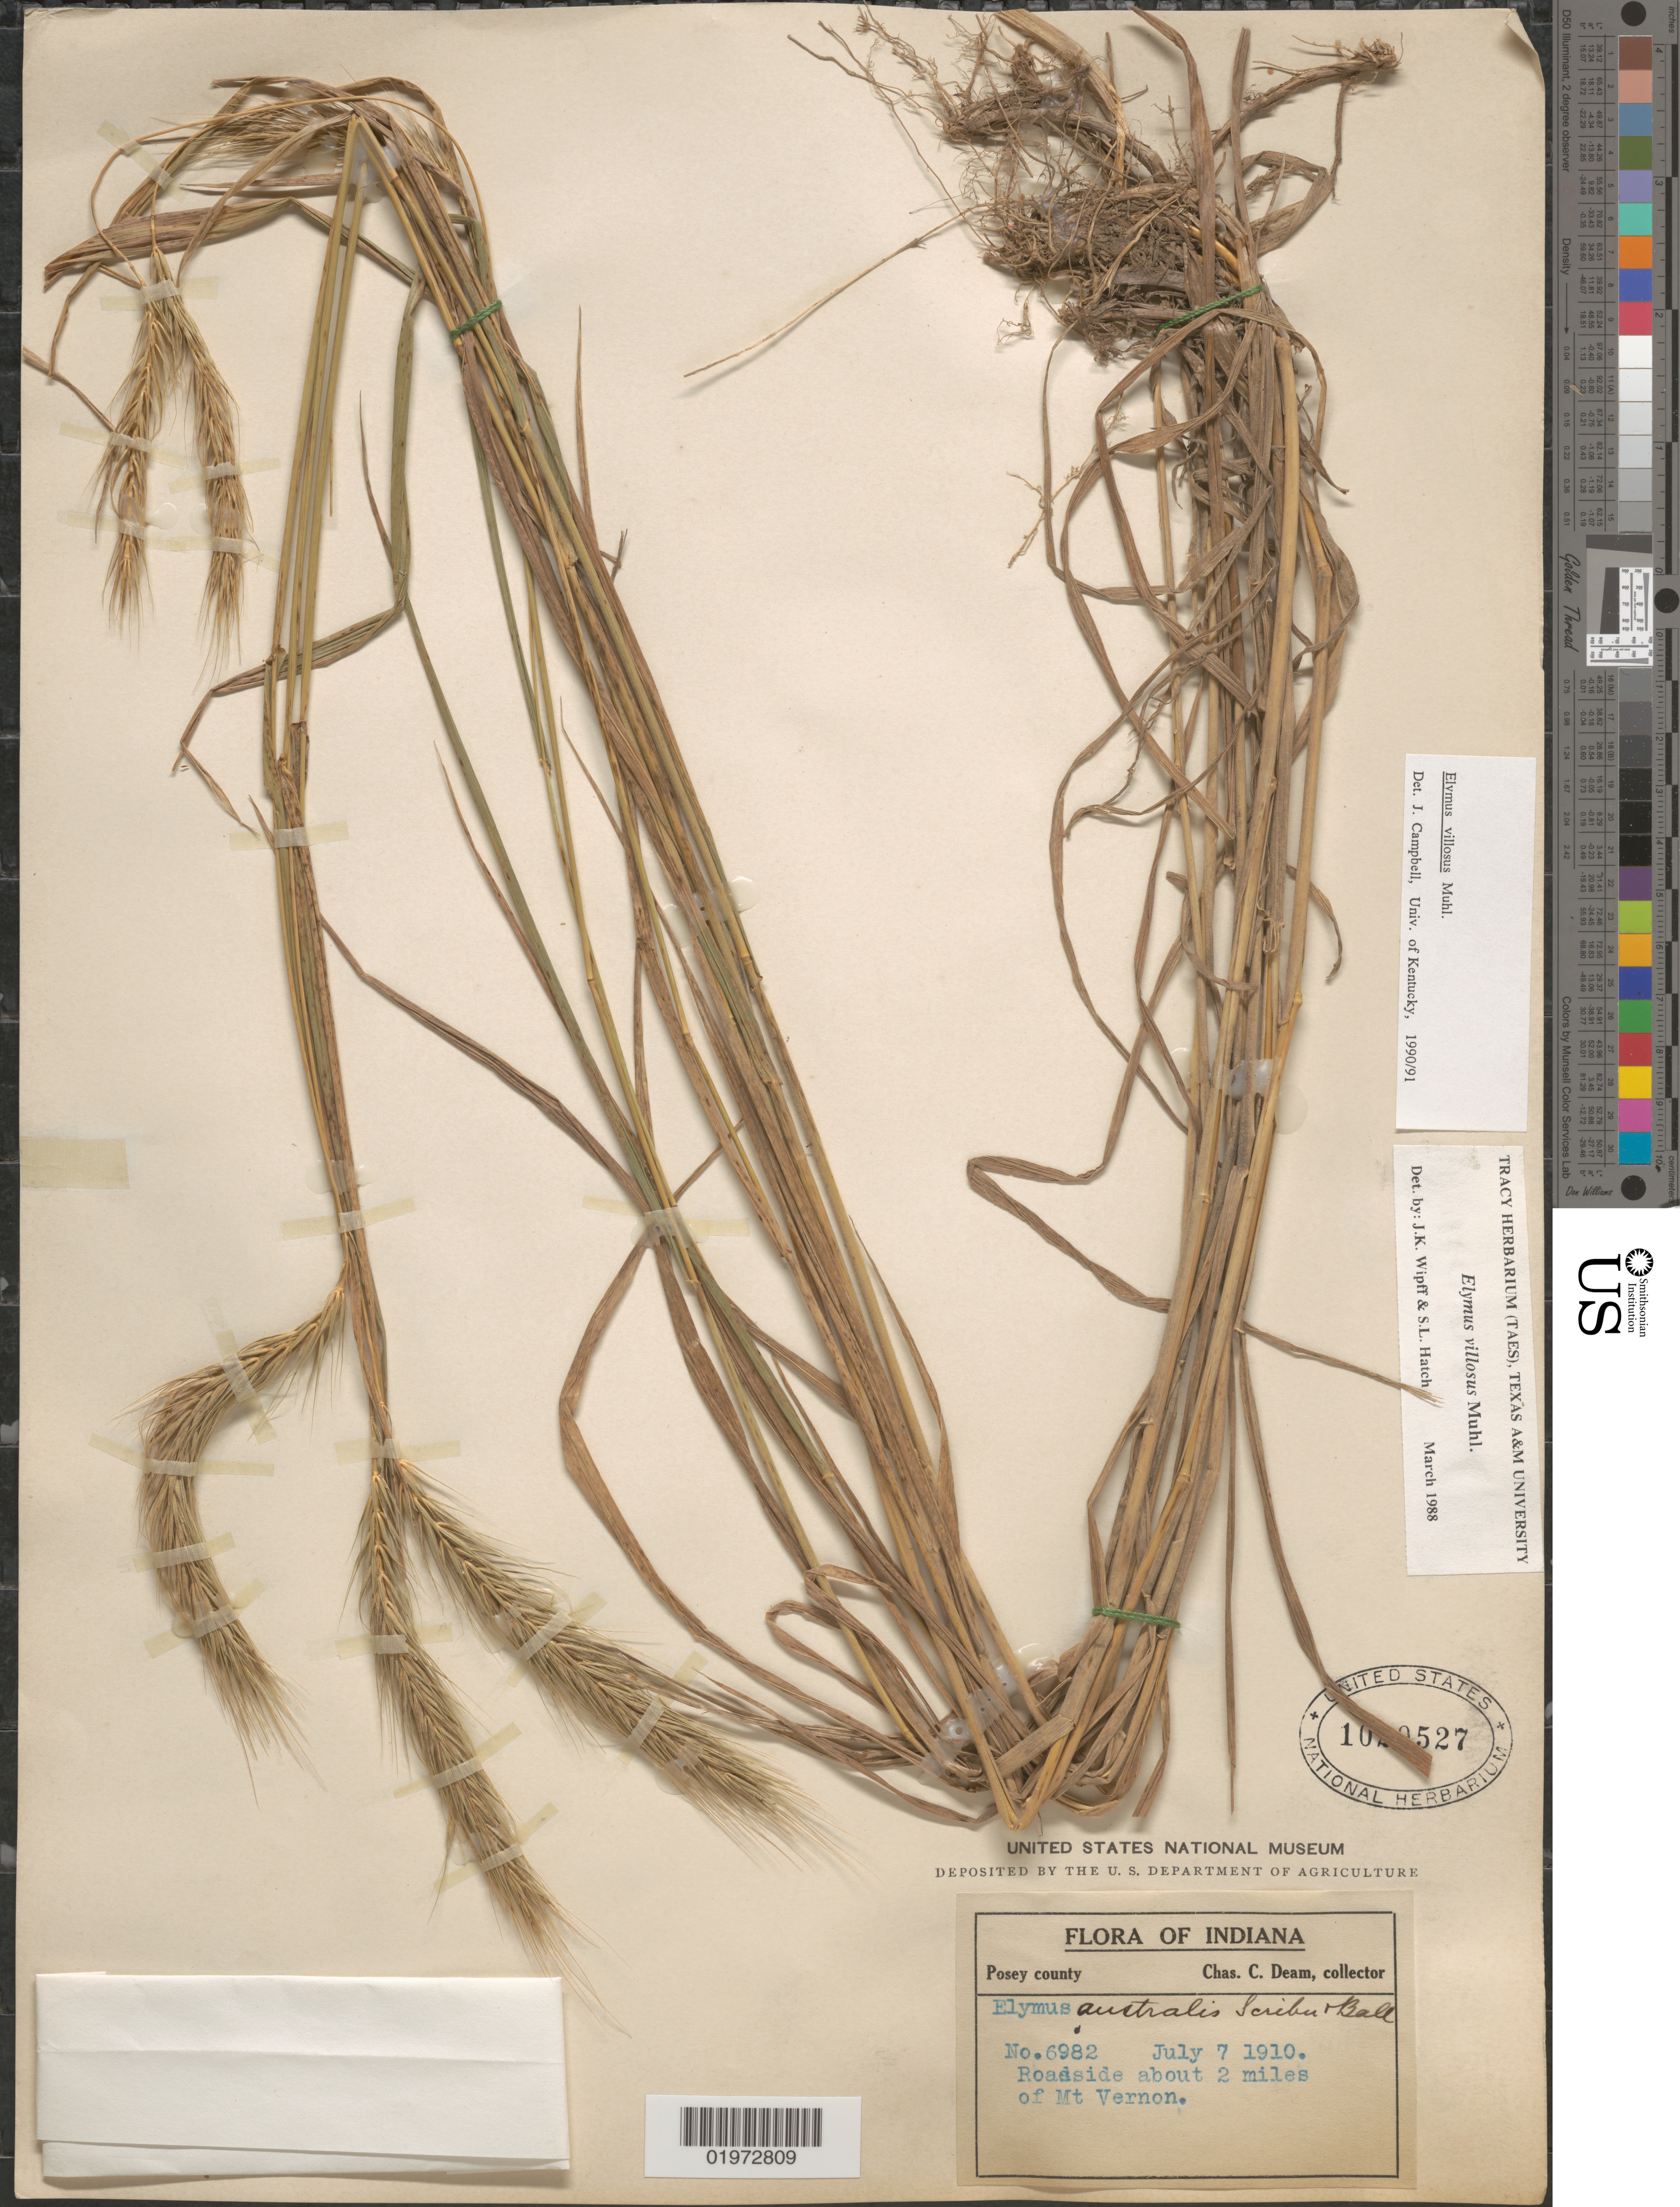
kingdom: Plantae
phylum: Tracheophyta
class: Liliopsida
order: Poales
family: Poaceae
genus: Elymus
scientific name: Elymus villosus var. arkansanus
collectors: C. C. Deam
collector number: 6982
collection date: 1910-07-07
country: United States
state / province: Indiana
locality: Posey county. Roadside about 2 miles of Mt Vernon.